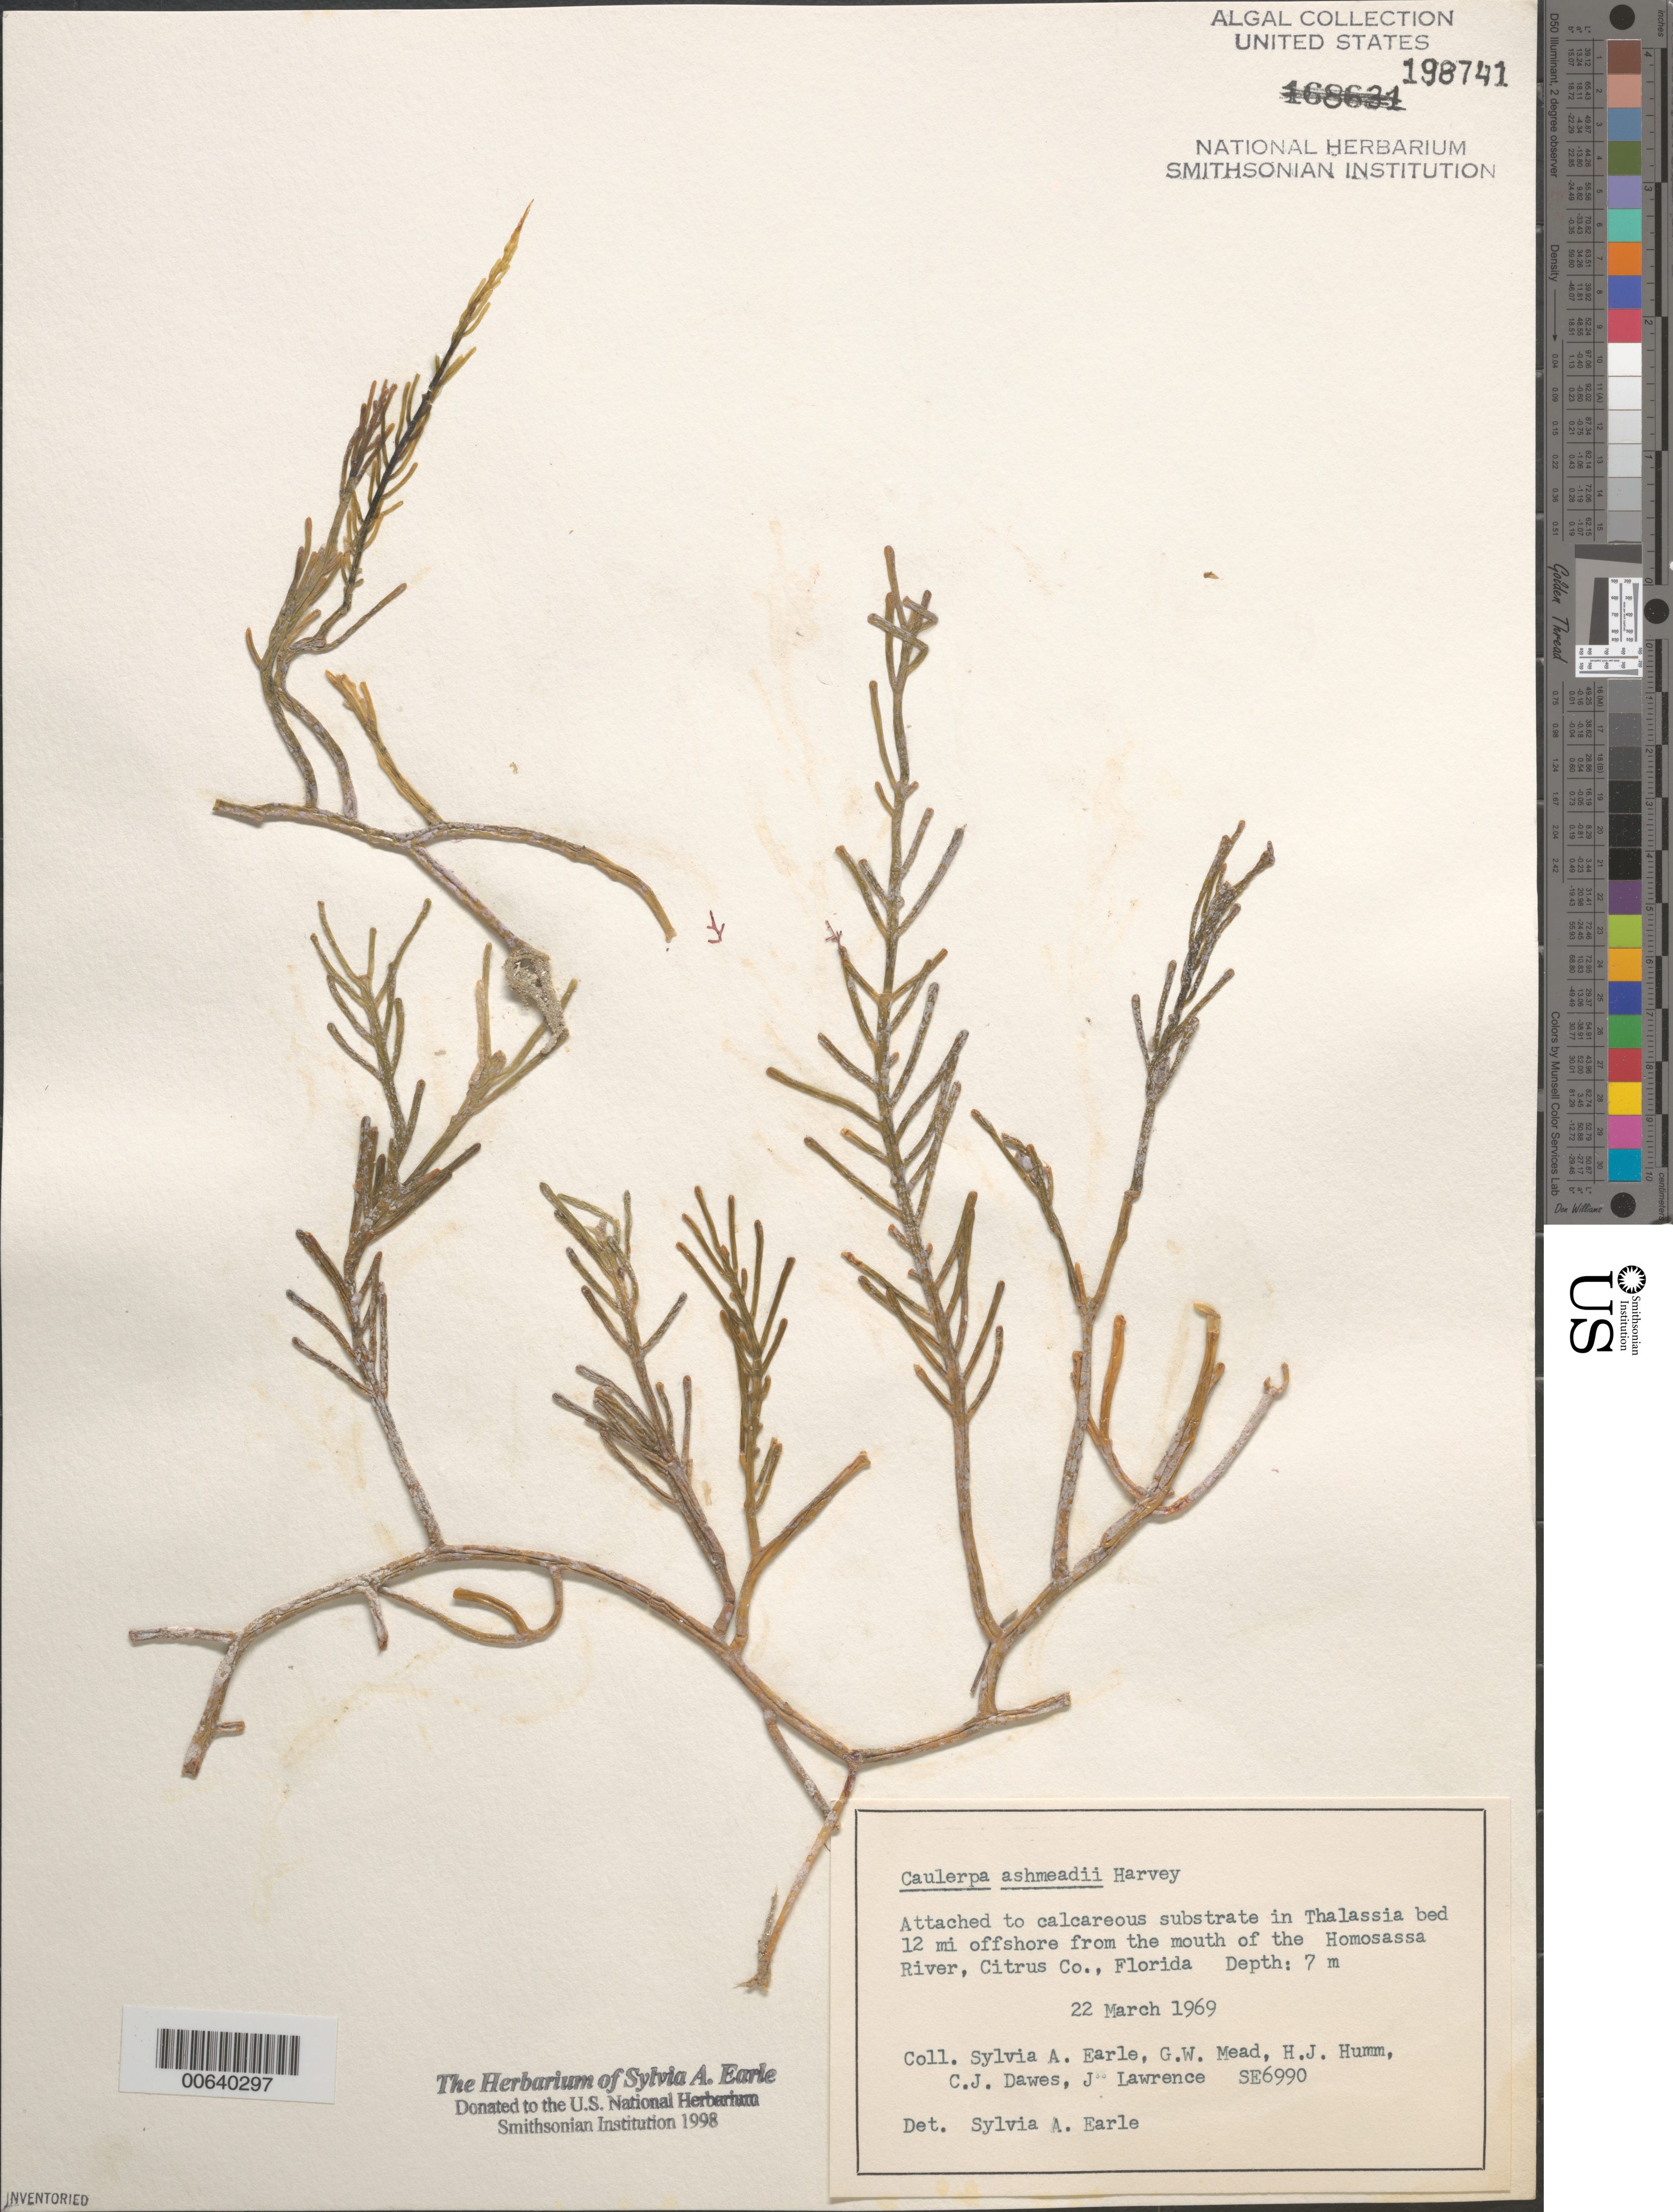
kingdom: Plantae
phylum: Chlorophyta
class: Ulvophyceae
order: Bryopsidales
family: Caulerpaceae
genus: Caulerpa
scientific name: Caulerpa ashmeadii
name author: Harv.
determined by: Earle, S. A.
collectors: S. A. Earle, G. W. Mead, H. J. Humm, C. Dawes & J. Lawrence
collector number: Se 6990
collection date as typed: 22 Mar 1969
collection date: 1969-03-22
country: United States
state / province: Florida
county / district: Citrus County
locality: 12 miles off Homosassa River mouth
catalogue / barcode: US 198741